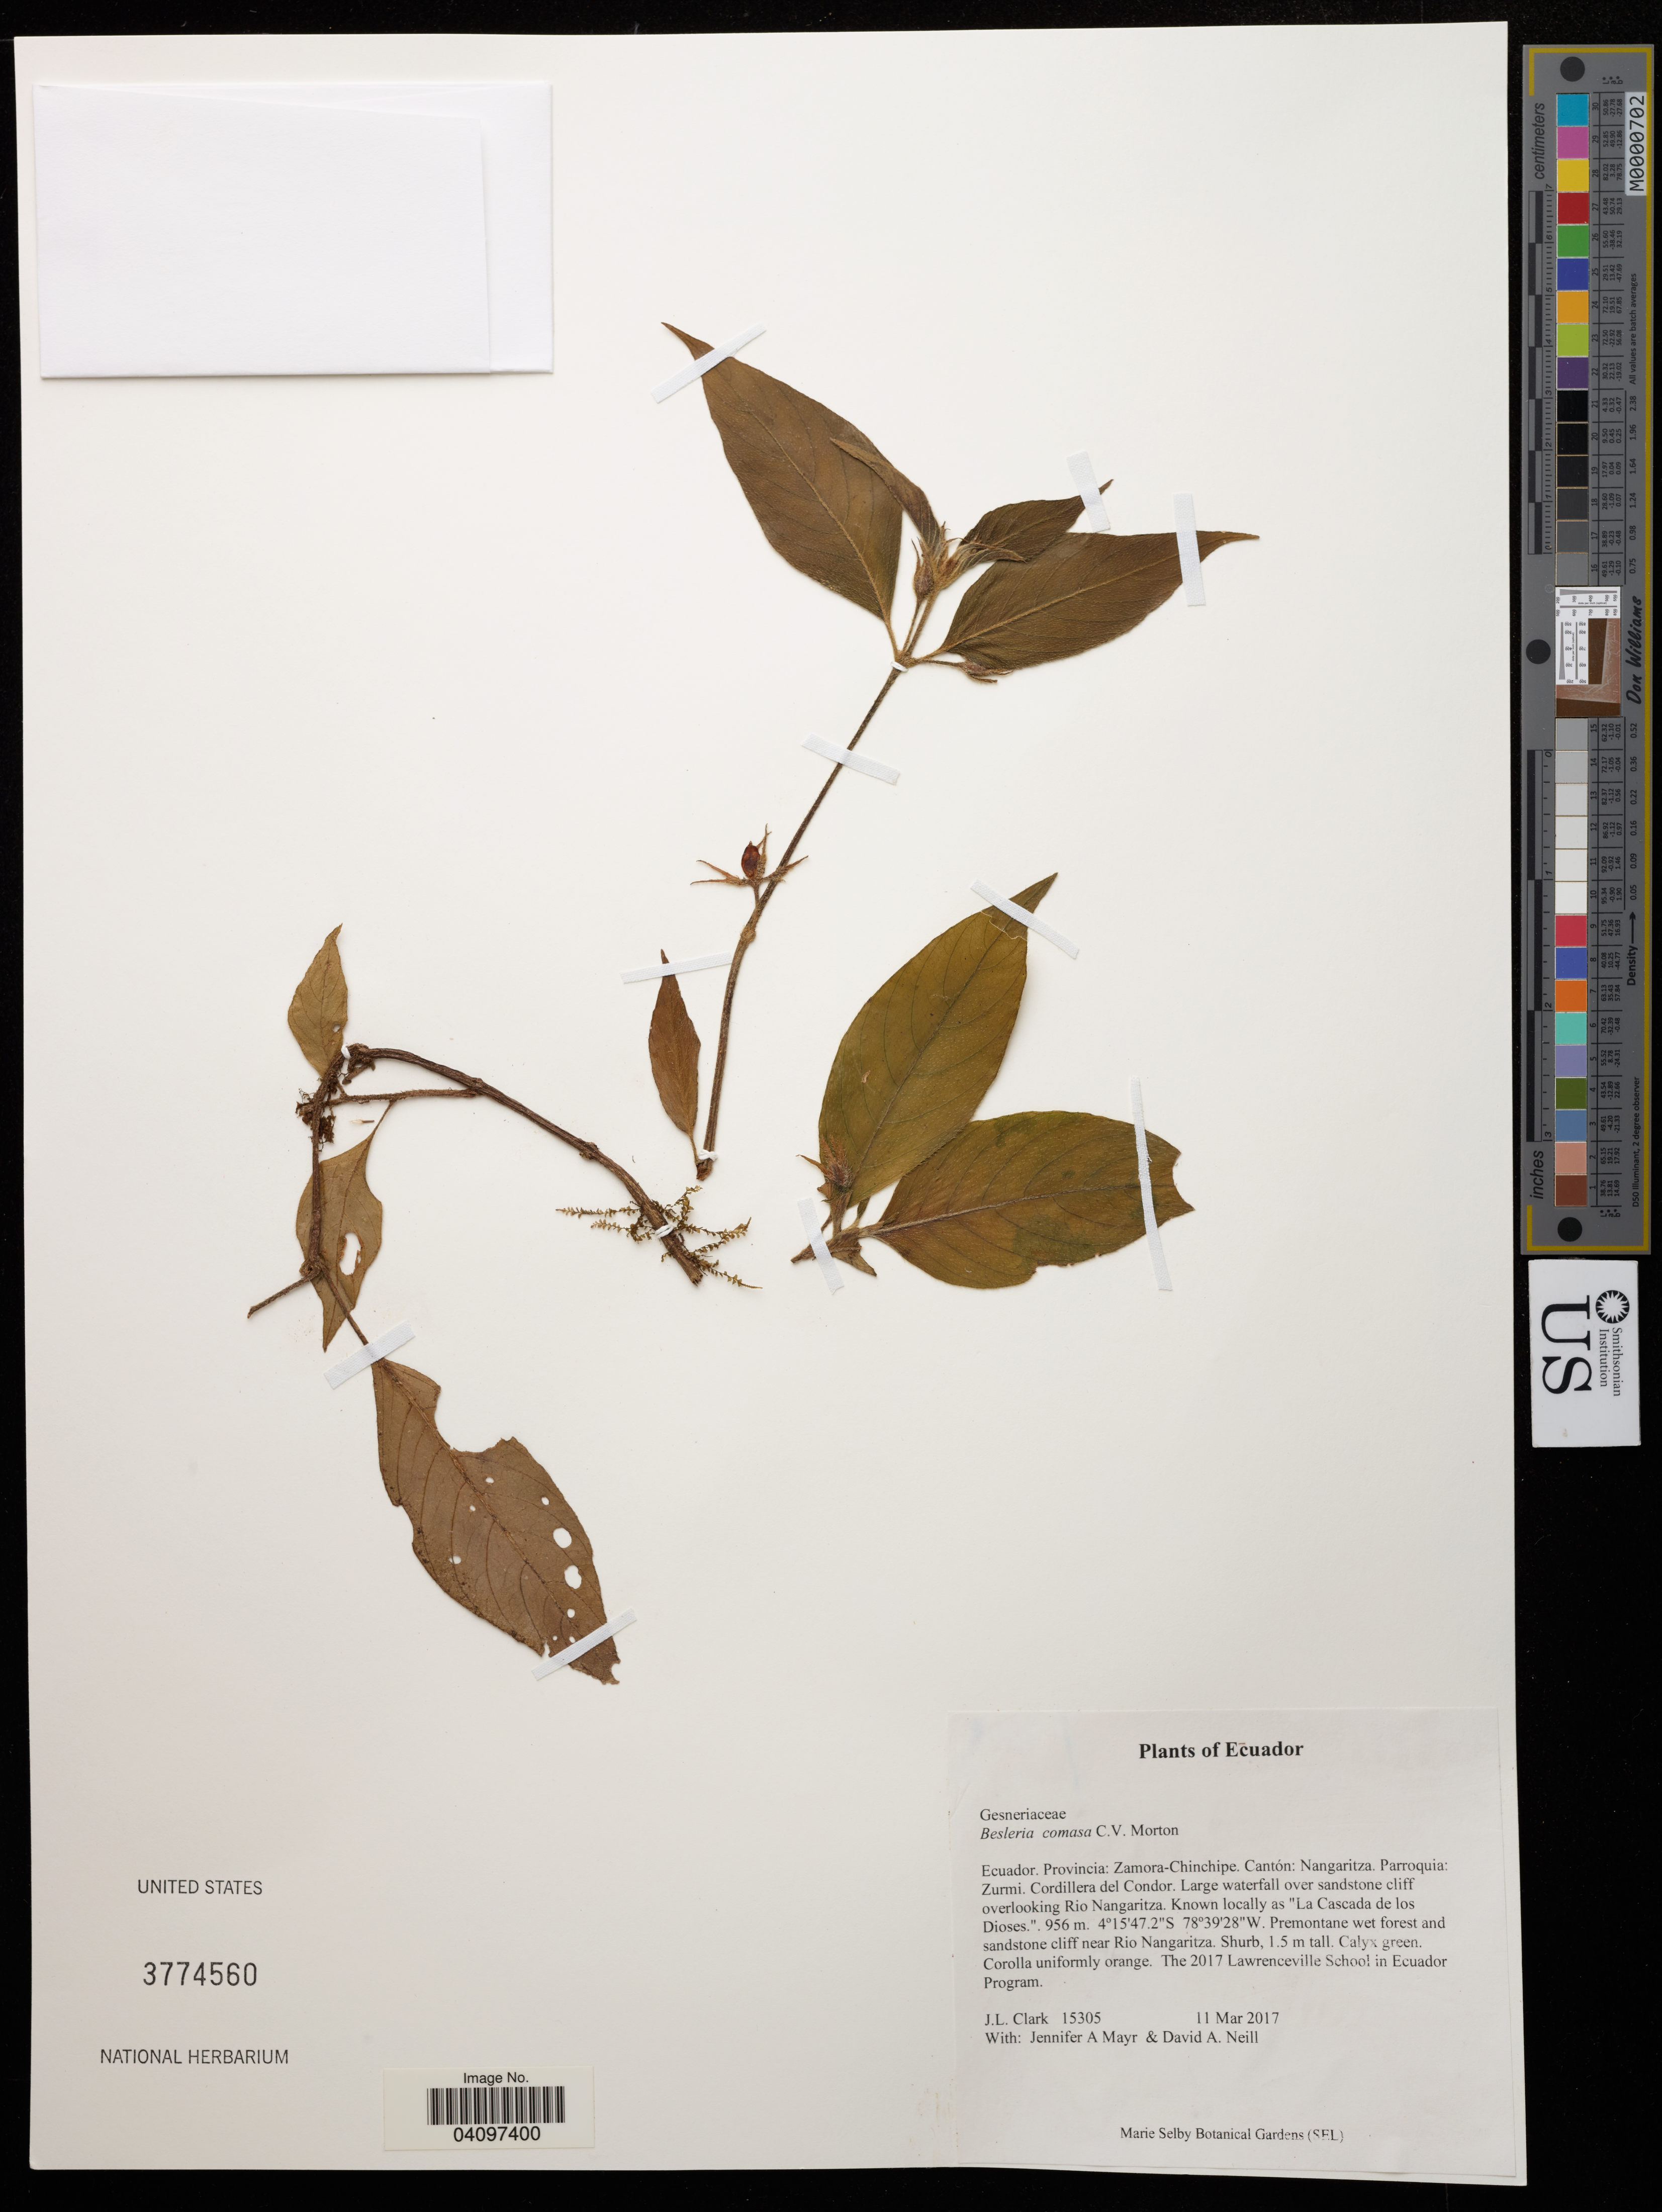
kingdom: Plantae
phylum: Tracheophyta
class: Magnoliopsida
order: Lamiales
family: Gesneriaceae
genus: Besleria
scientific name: Besleria comosa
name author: C.V. Morton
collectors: J. Clark, J. Mayr & D. A. Neill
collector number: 15305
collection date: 2017-03-11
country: Ecuador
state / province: Zamora-Chinchipe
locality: Cantón: Nangaritza. Parroquia: Zurmi. Cordillera del Condor. Large waterfall over sandstone cliff overlooking Rio Nangaritza. Known locally as "La Cascada de los Dioses.".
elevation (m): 956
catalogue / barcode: US 3774560